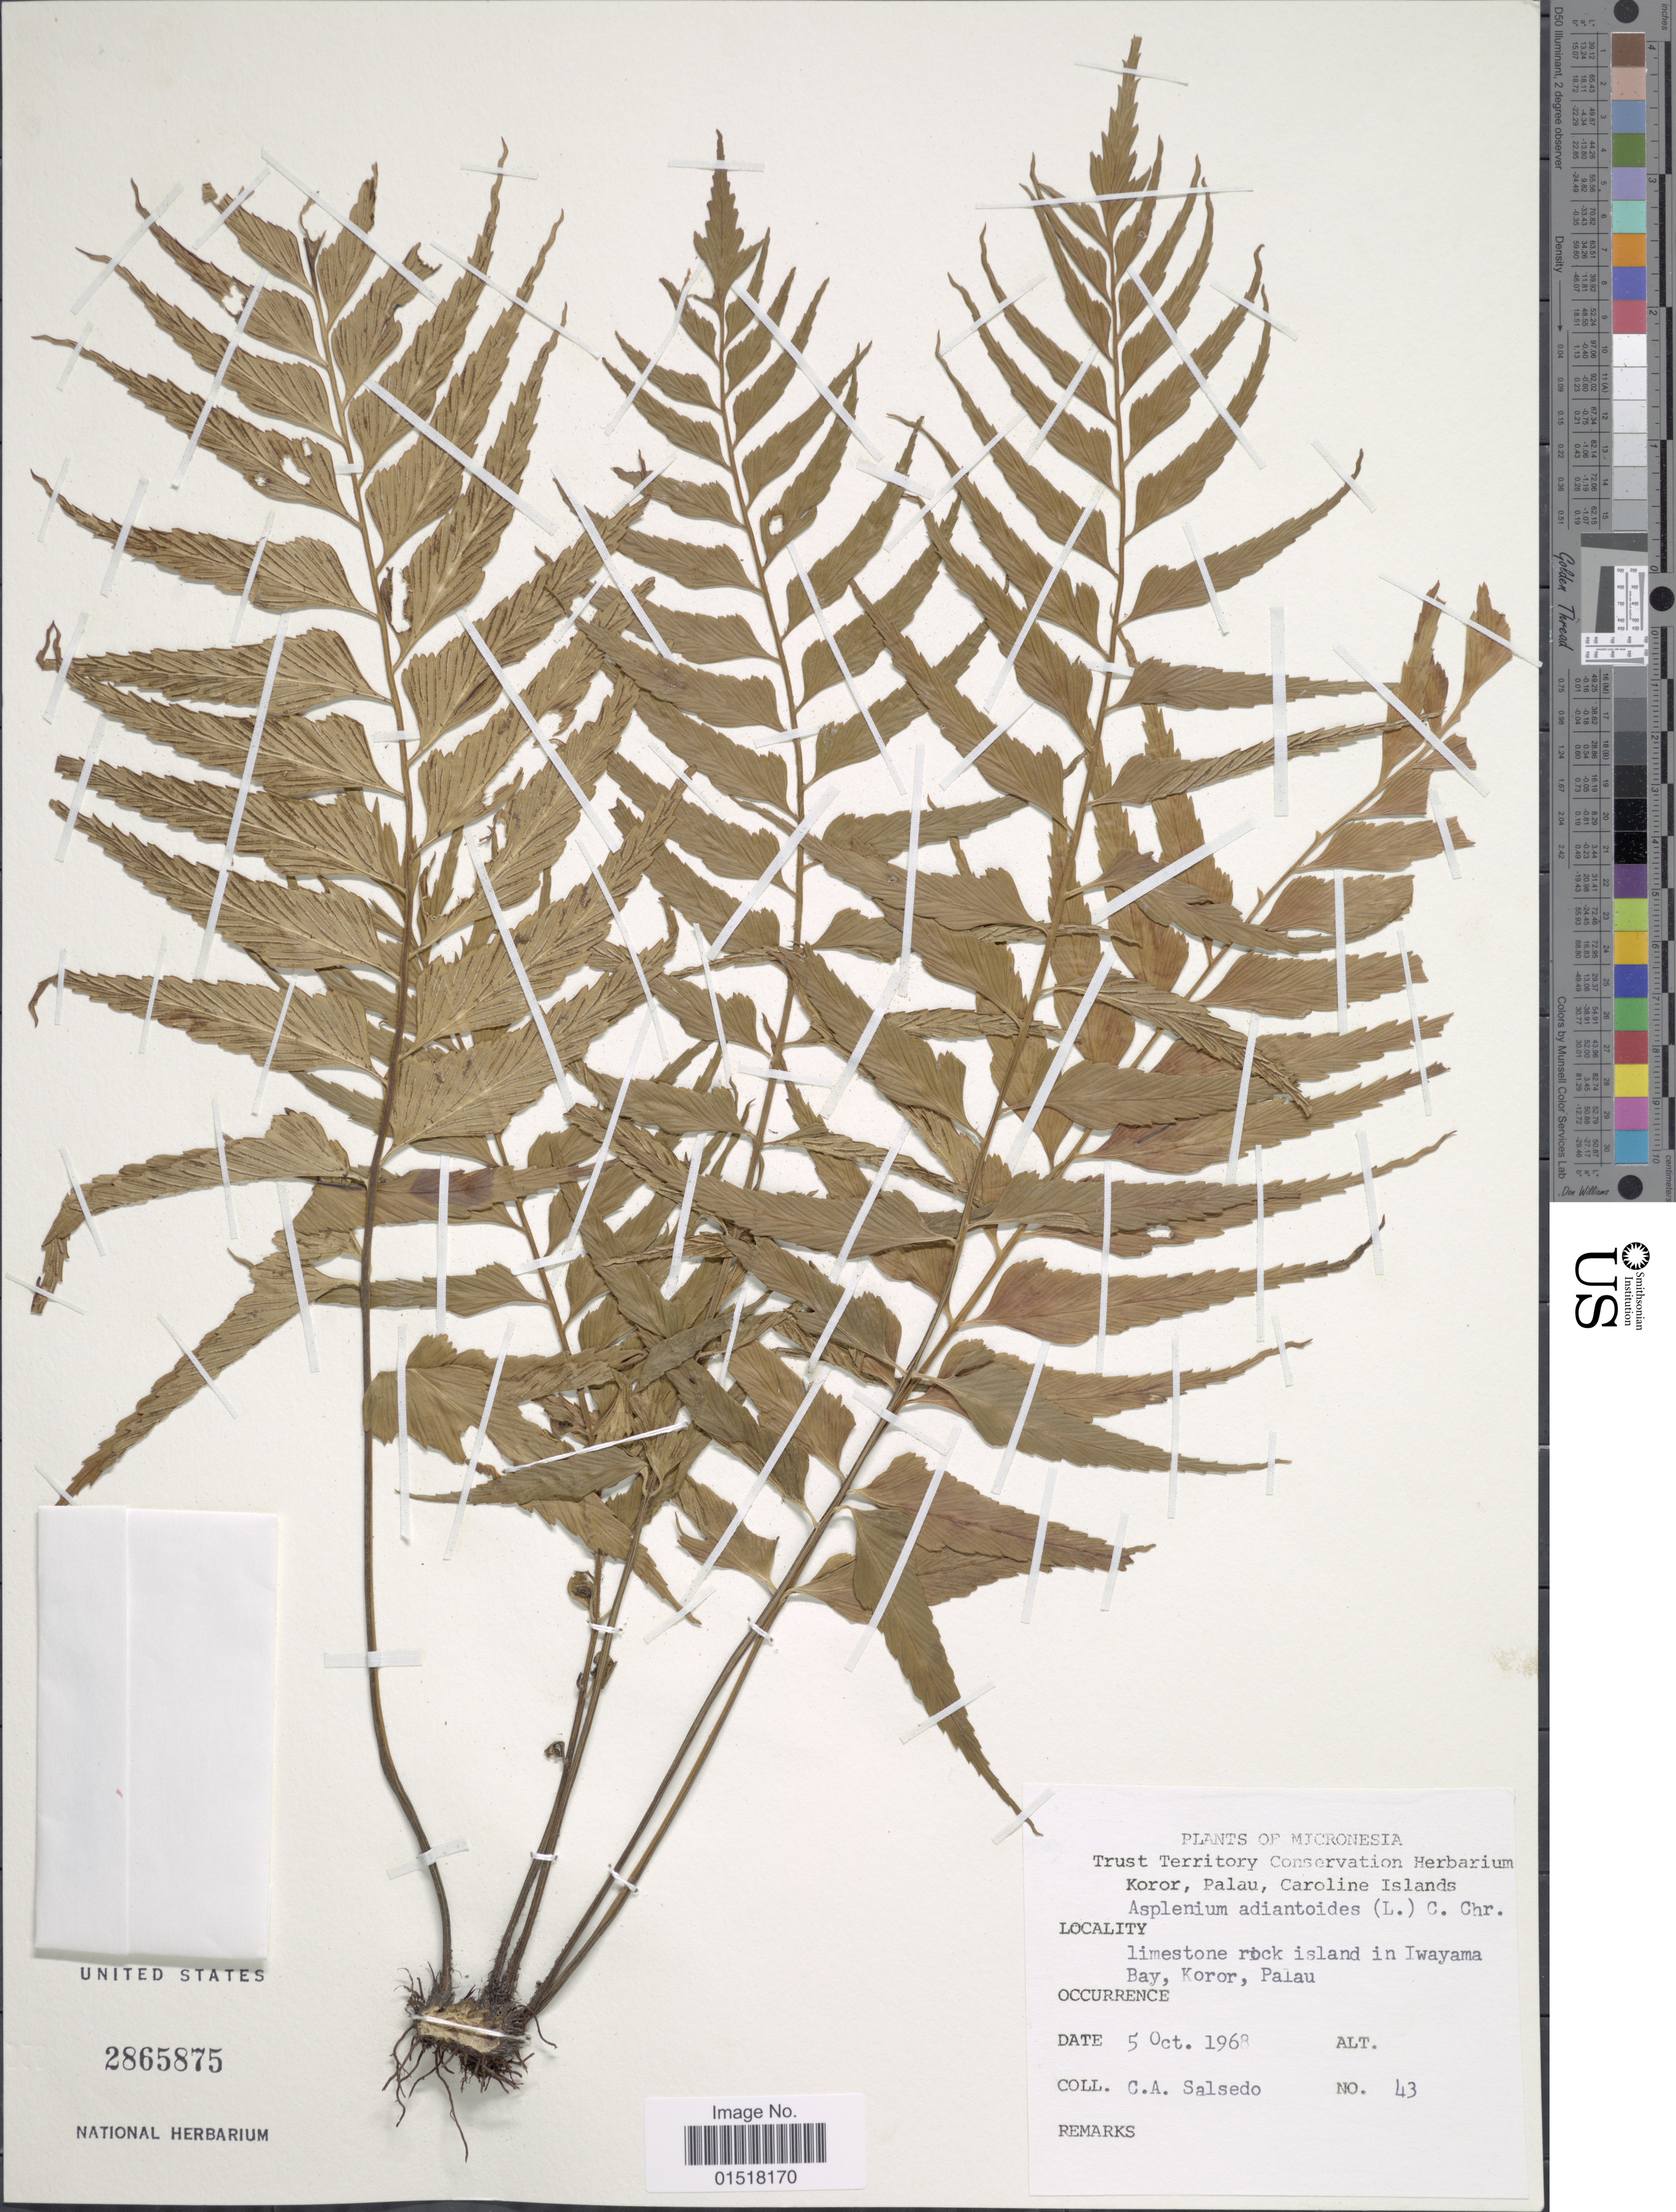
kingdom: Plantae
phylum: Tracheophyta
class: Polypodiopsida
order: Polypodiales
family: Aspleniaceae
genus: Asplenium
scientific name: Asplenium polyodon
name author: G. Forst.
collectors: C.A. Salsedo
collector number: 43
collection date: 1968-10-05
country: Palau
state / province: Koror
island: Oreor [Koror]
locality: Limestone rock island in Iwayama Bay, Koror, Palau.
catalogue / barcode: US 2865875